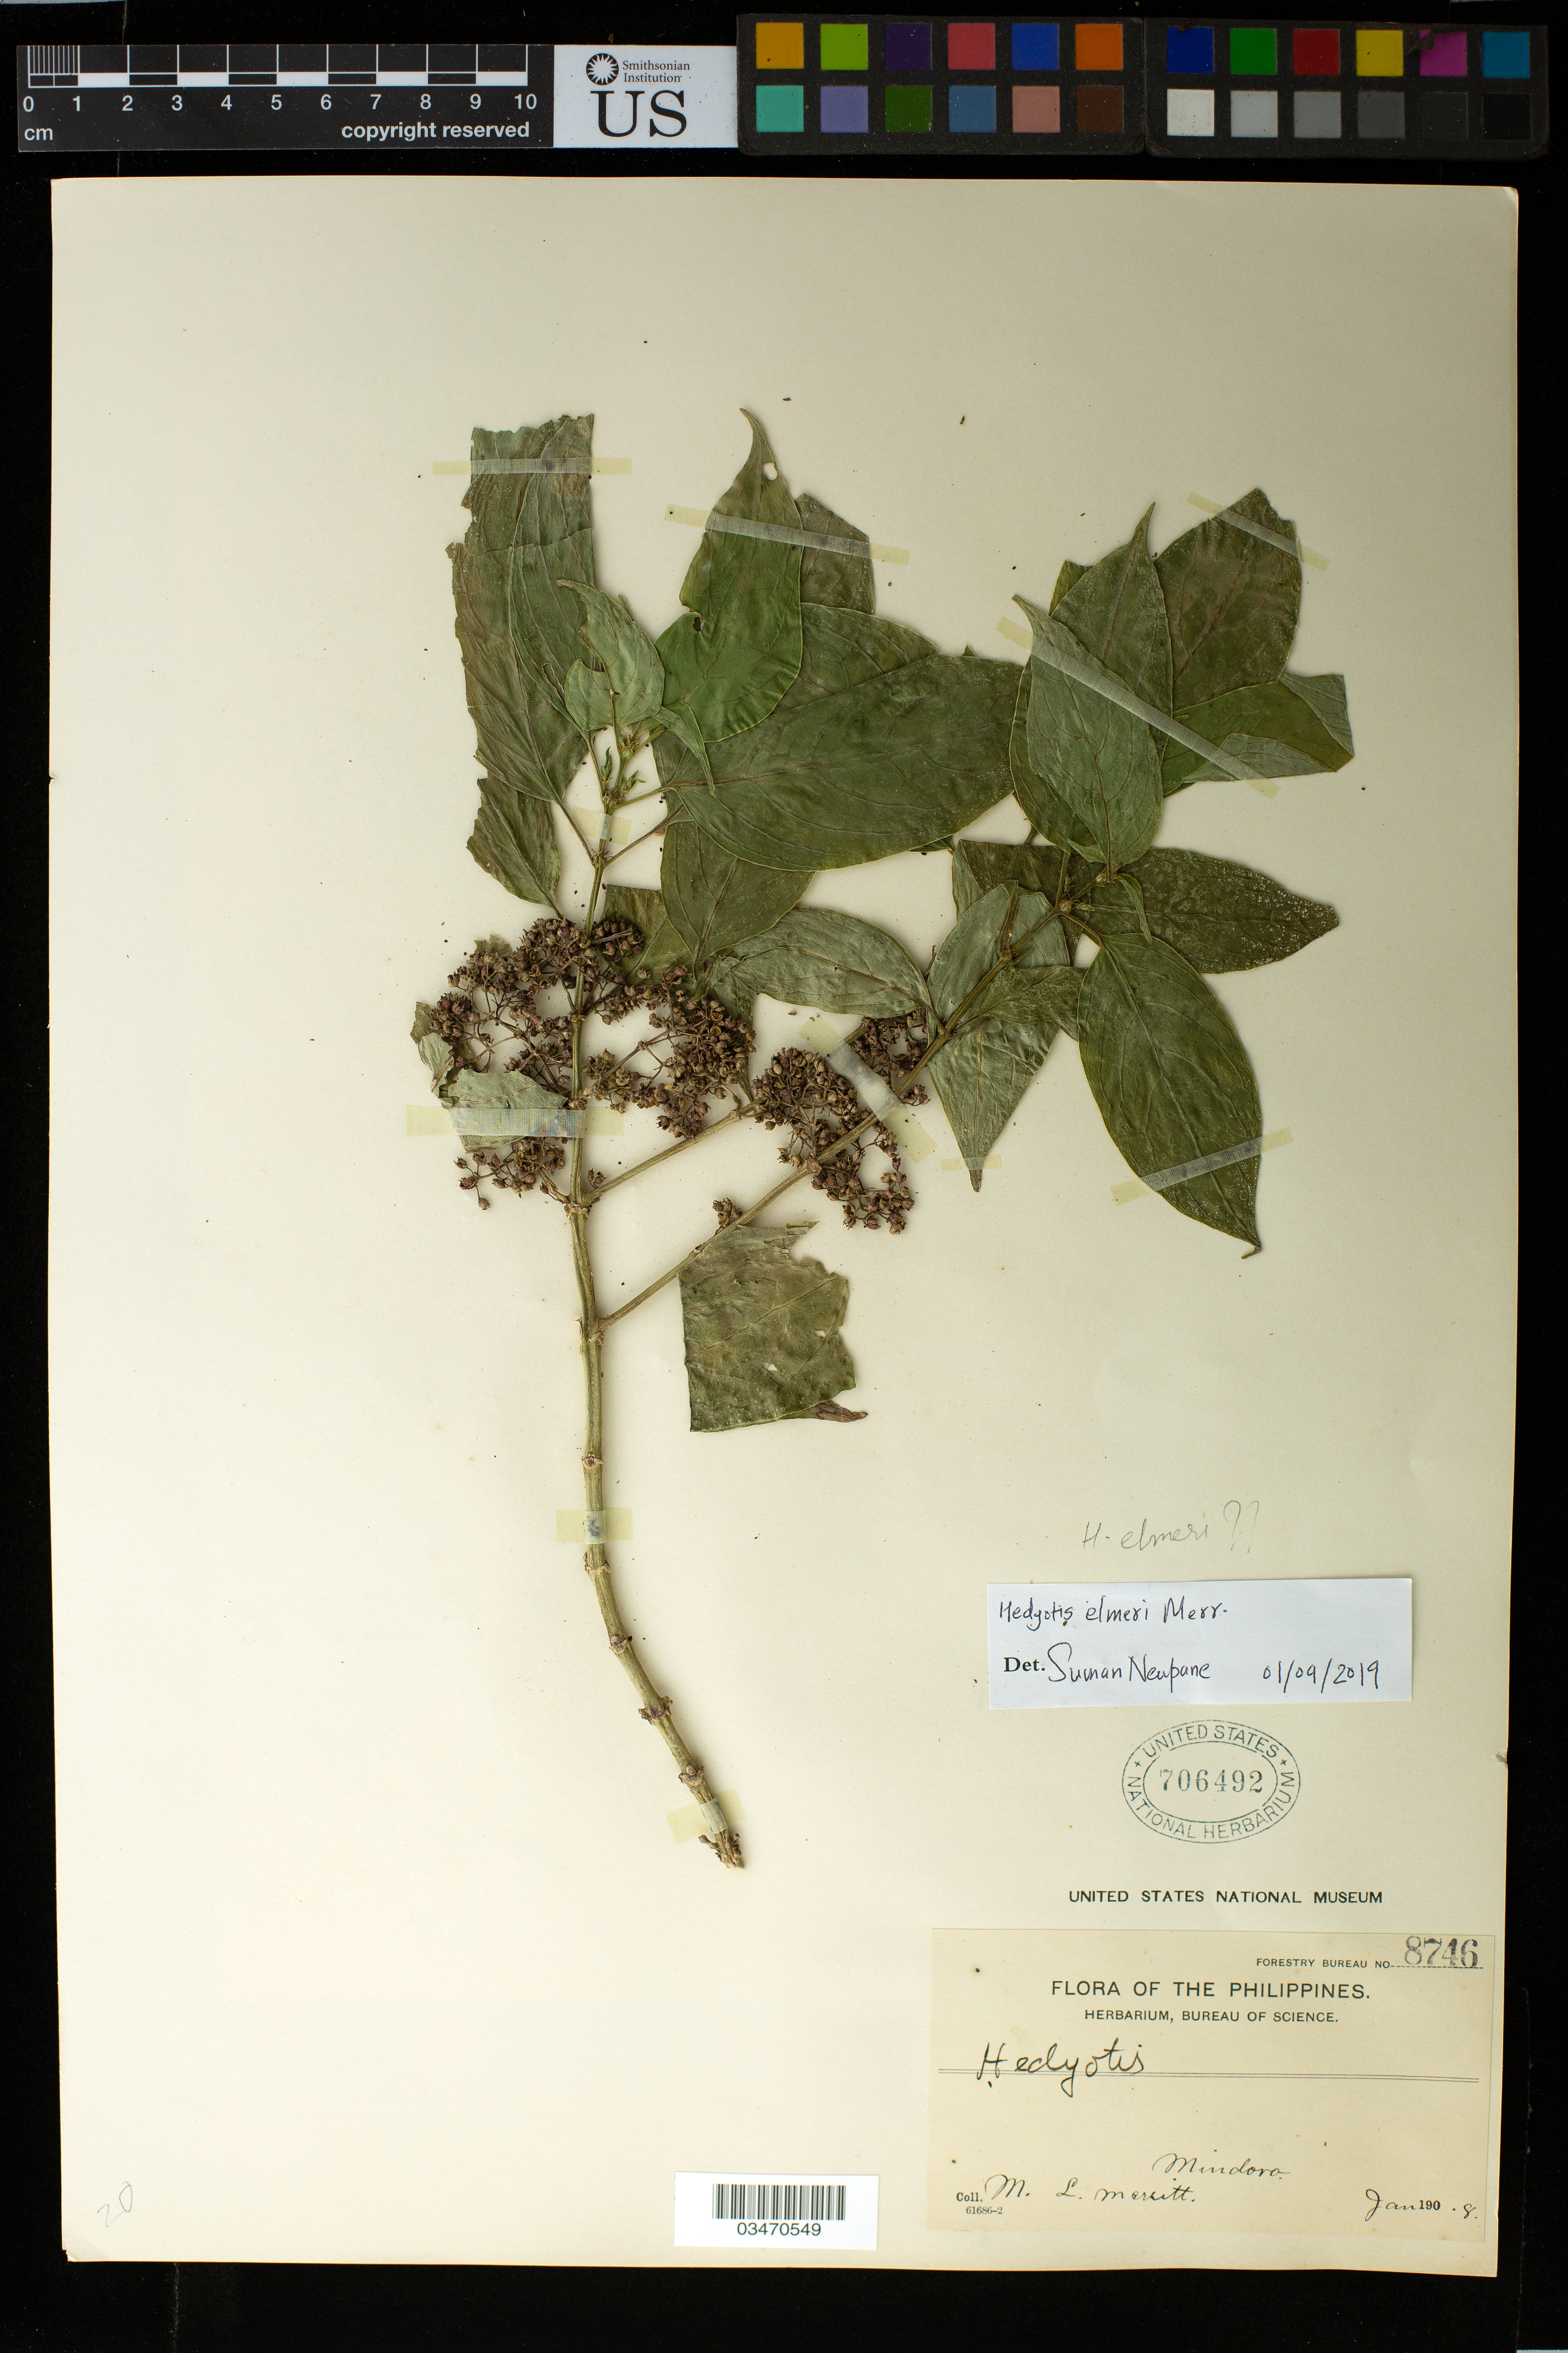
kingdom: Plantae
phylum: Tracheophyta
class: Magnoliopsida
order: Gentianales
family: Rubiaceae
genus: Hedyotis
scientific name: Hedyotis elmeri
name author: Merr.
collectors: M. L. Merritt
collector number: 8746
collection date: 1908-01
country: Philippines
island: Mindoro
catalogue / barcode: US 706492